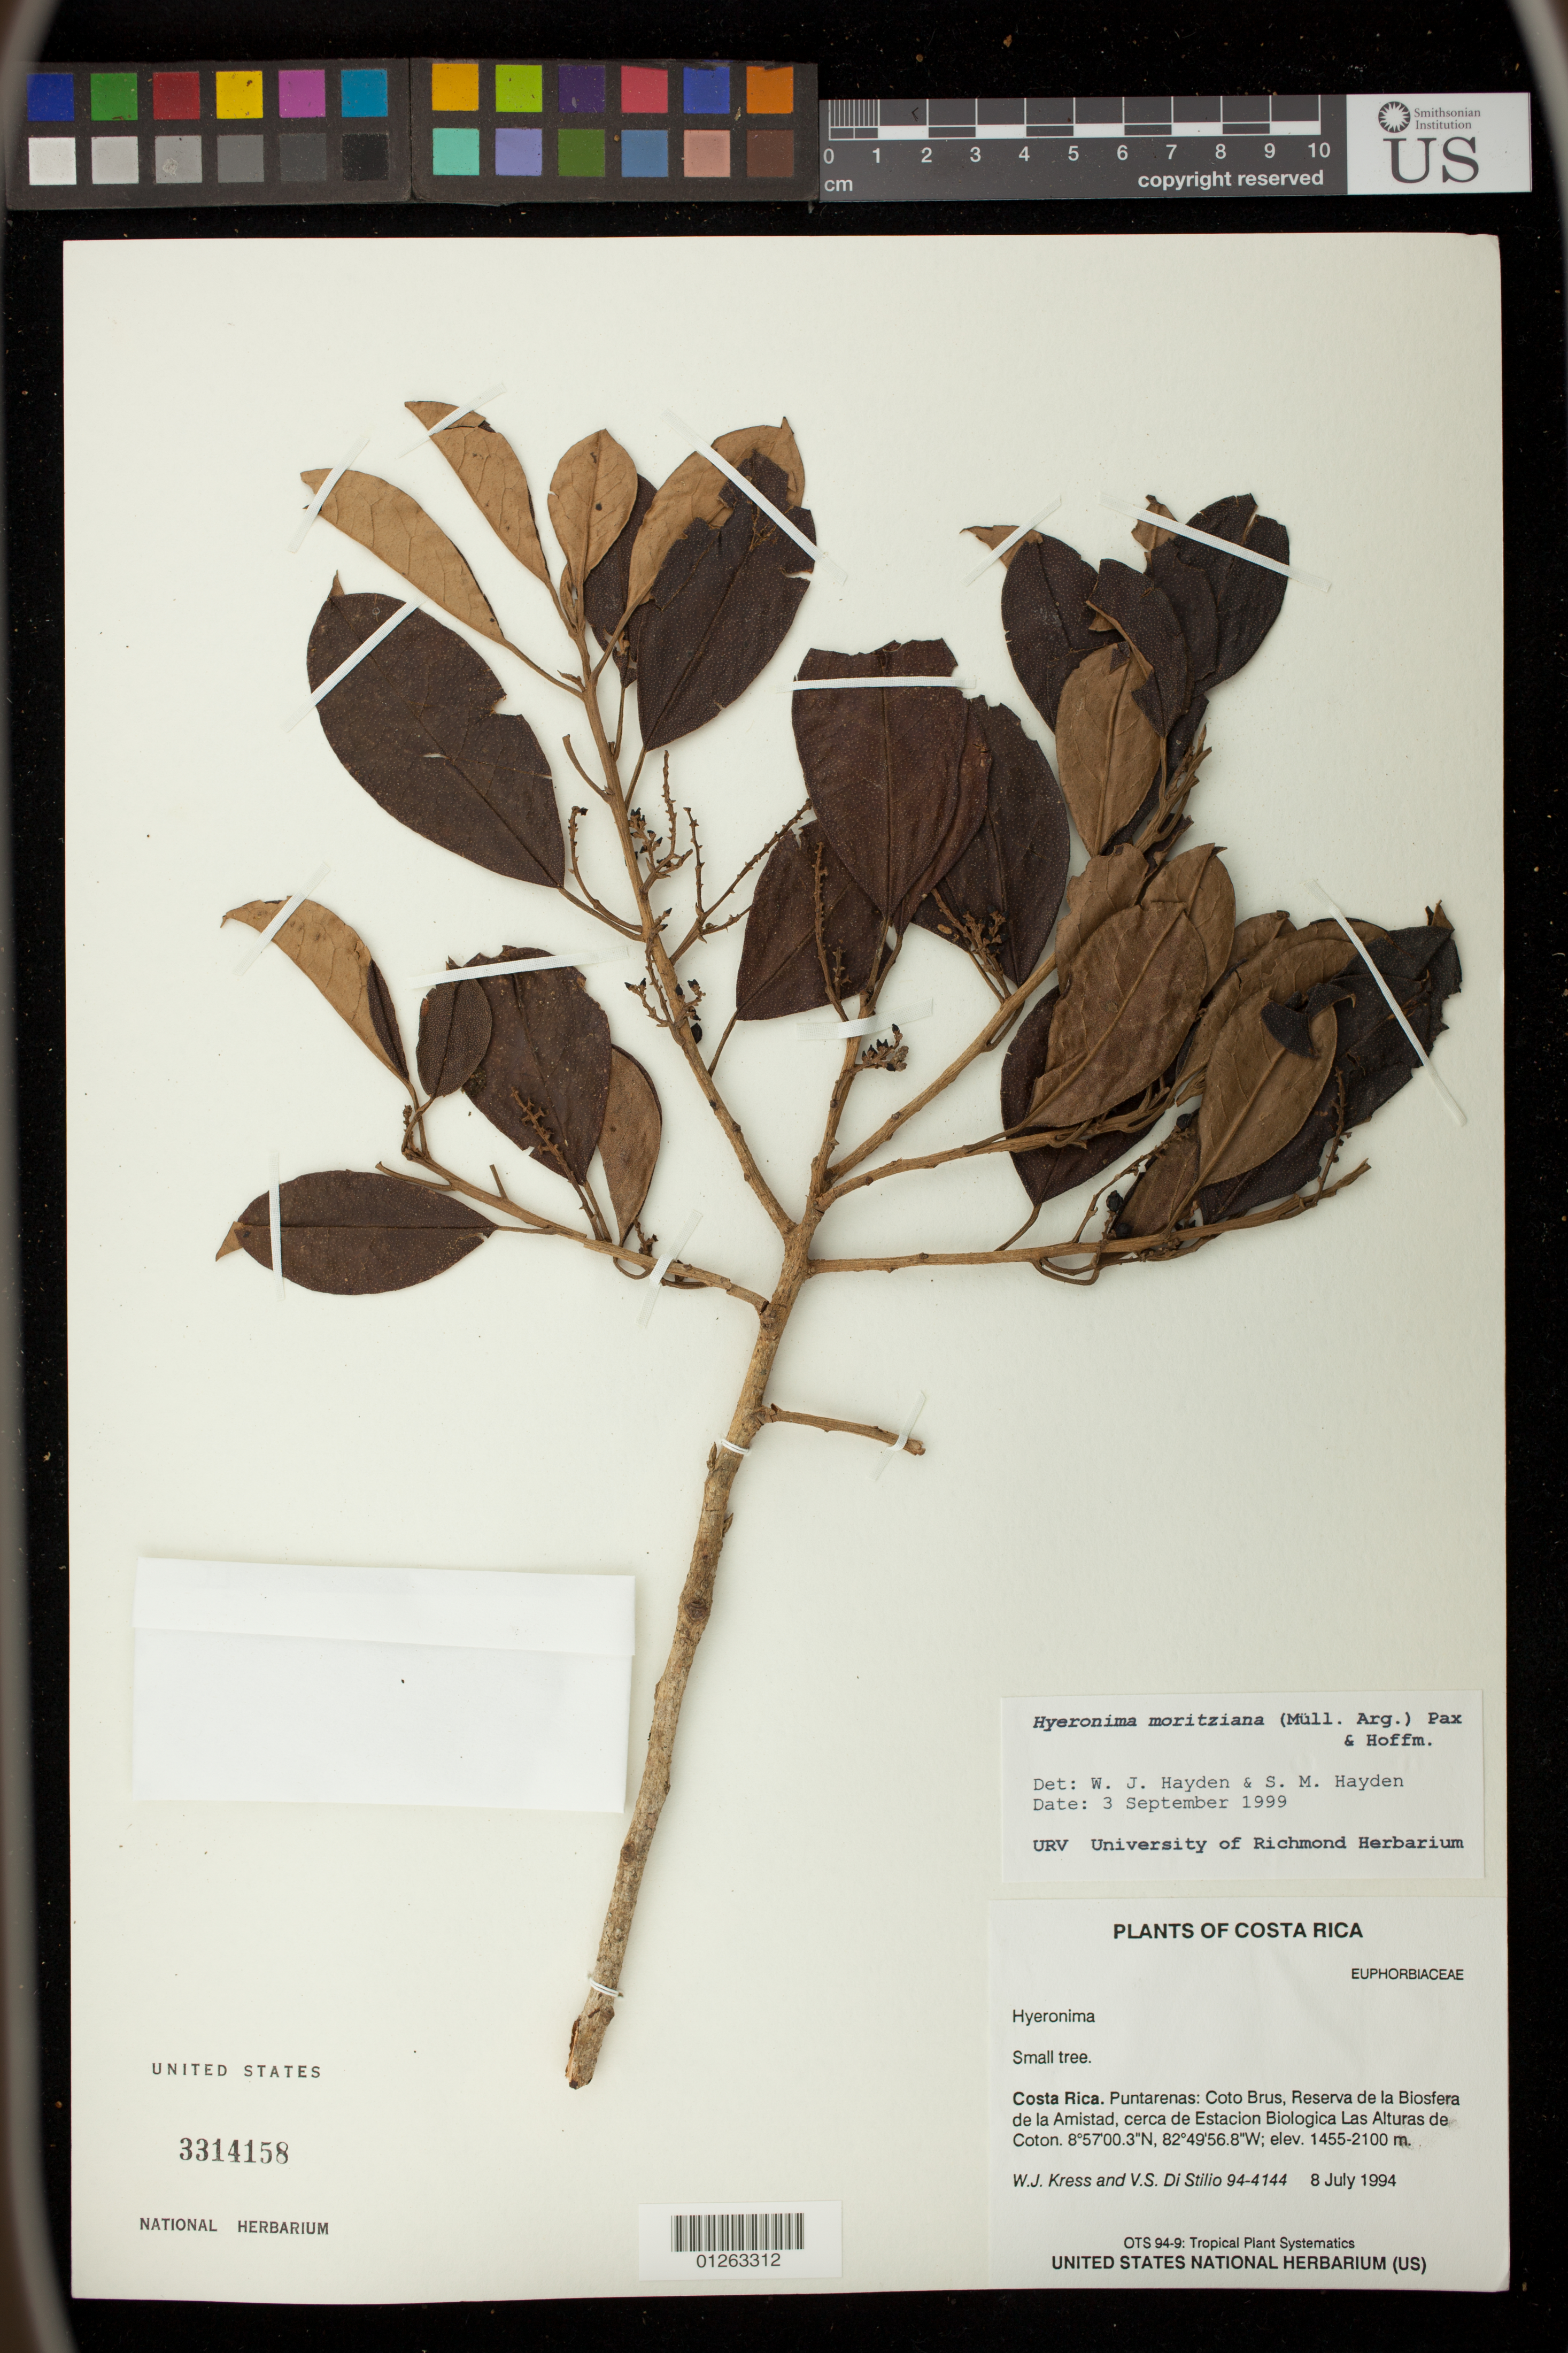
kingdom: Plantae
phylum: Tracheophyta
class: Magnoliopsida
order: Malpighiales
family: Phyllanthaceae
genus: Hieronyma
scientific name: Hieronyma moritziana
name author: (Müll. Arg.) Pax ex K. Hoffm.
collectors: W. J. Kress & V. Di Stilio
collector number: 94-4144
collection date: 1994-07-08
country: Costa Rica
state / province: Puntarenas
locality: Coto Brus, Reserva de la Biosfera de la Amistad, cerca de Estacion Biologica Las Alturas de Coton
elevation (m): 1455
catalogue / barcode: US 3314158